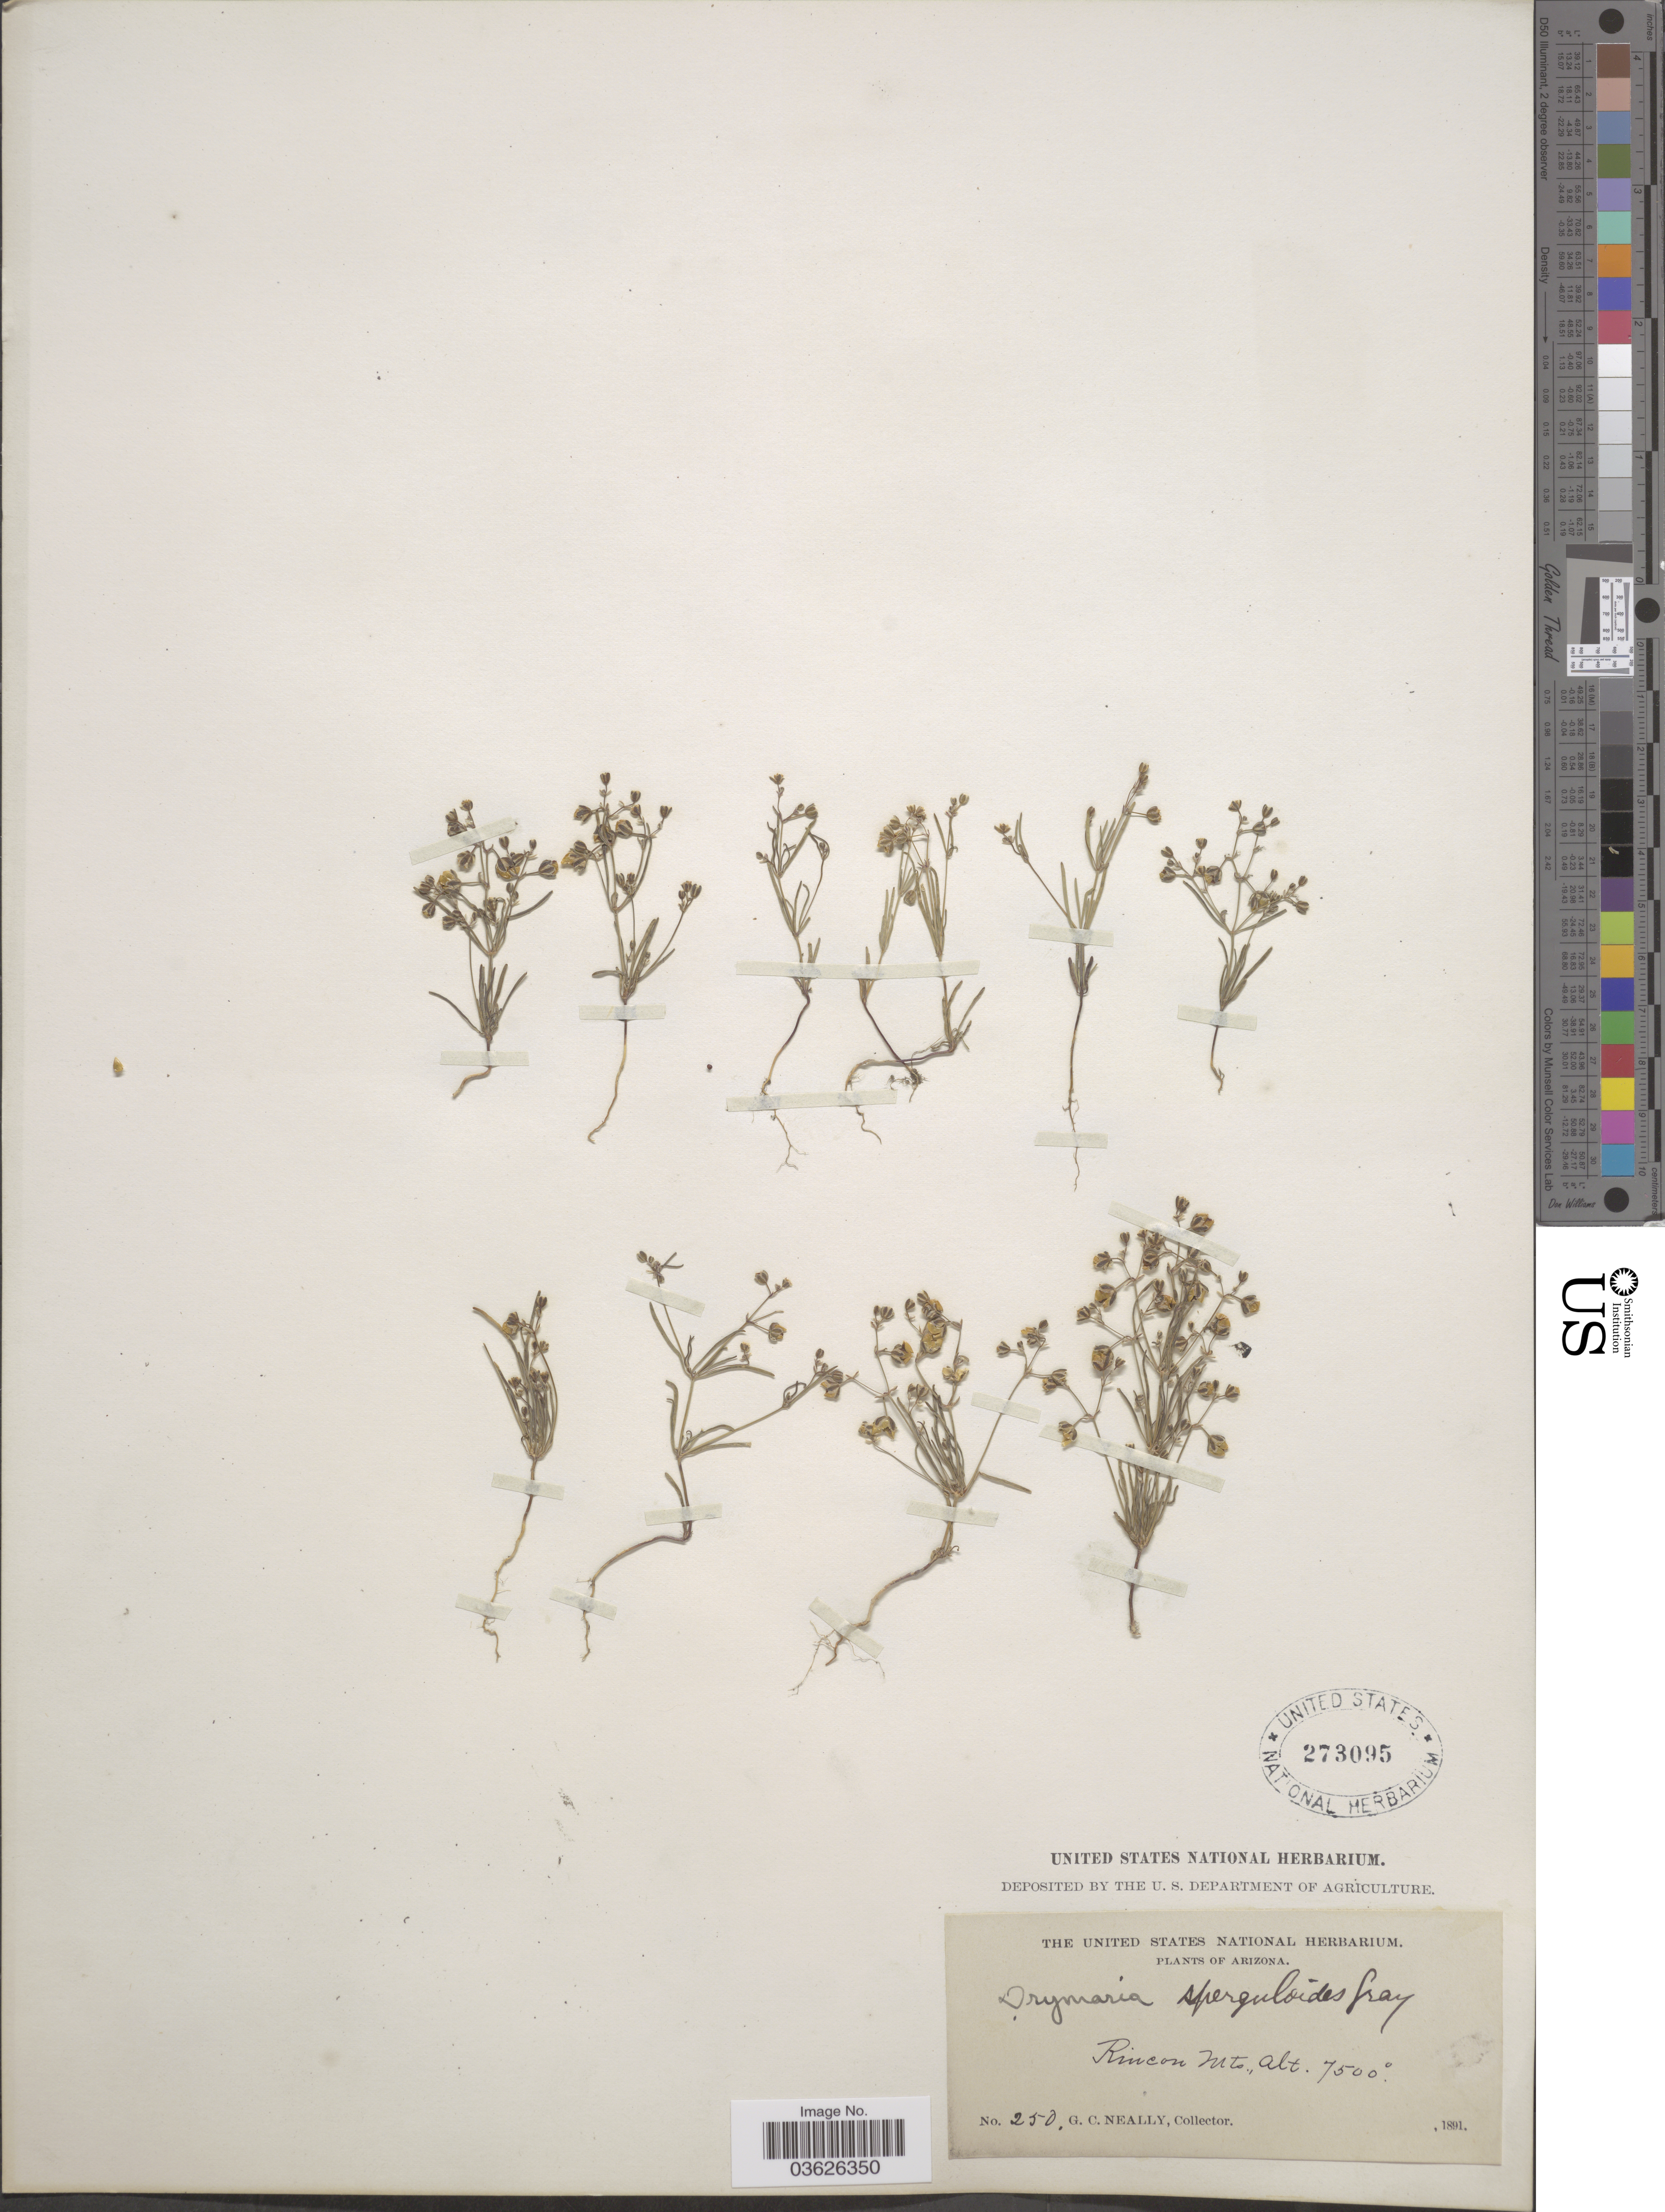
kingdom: Plantae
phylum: Tracheophyta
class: Magnoliopsida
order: Caryophyllales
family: Caryophyllaceae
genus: Drymaria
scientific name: Drymaria sperguloides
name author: A. Gray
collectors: G. Neally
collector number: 250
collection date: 1891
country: United States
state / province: Arizona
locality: Rincon Mts.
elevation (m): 2286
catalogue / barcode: US 273095